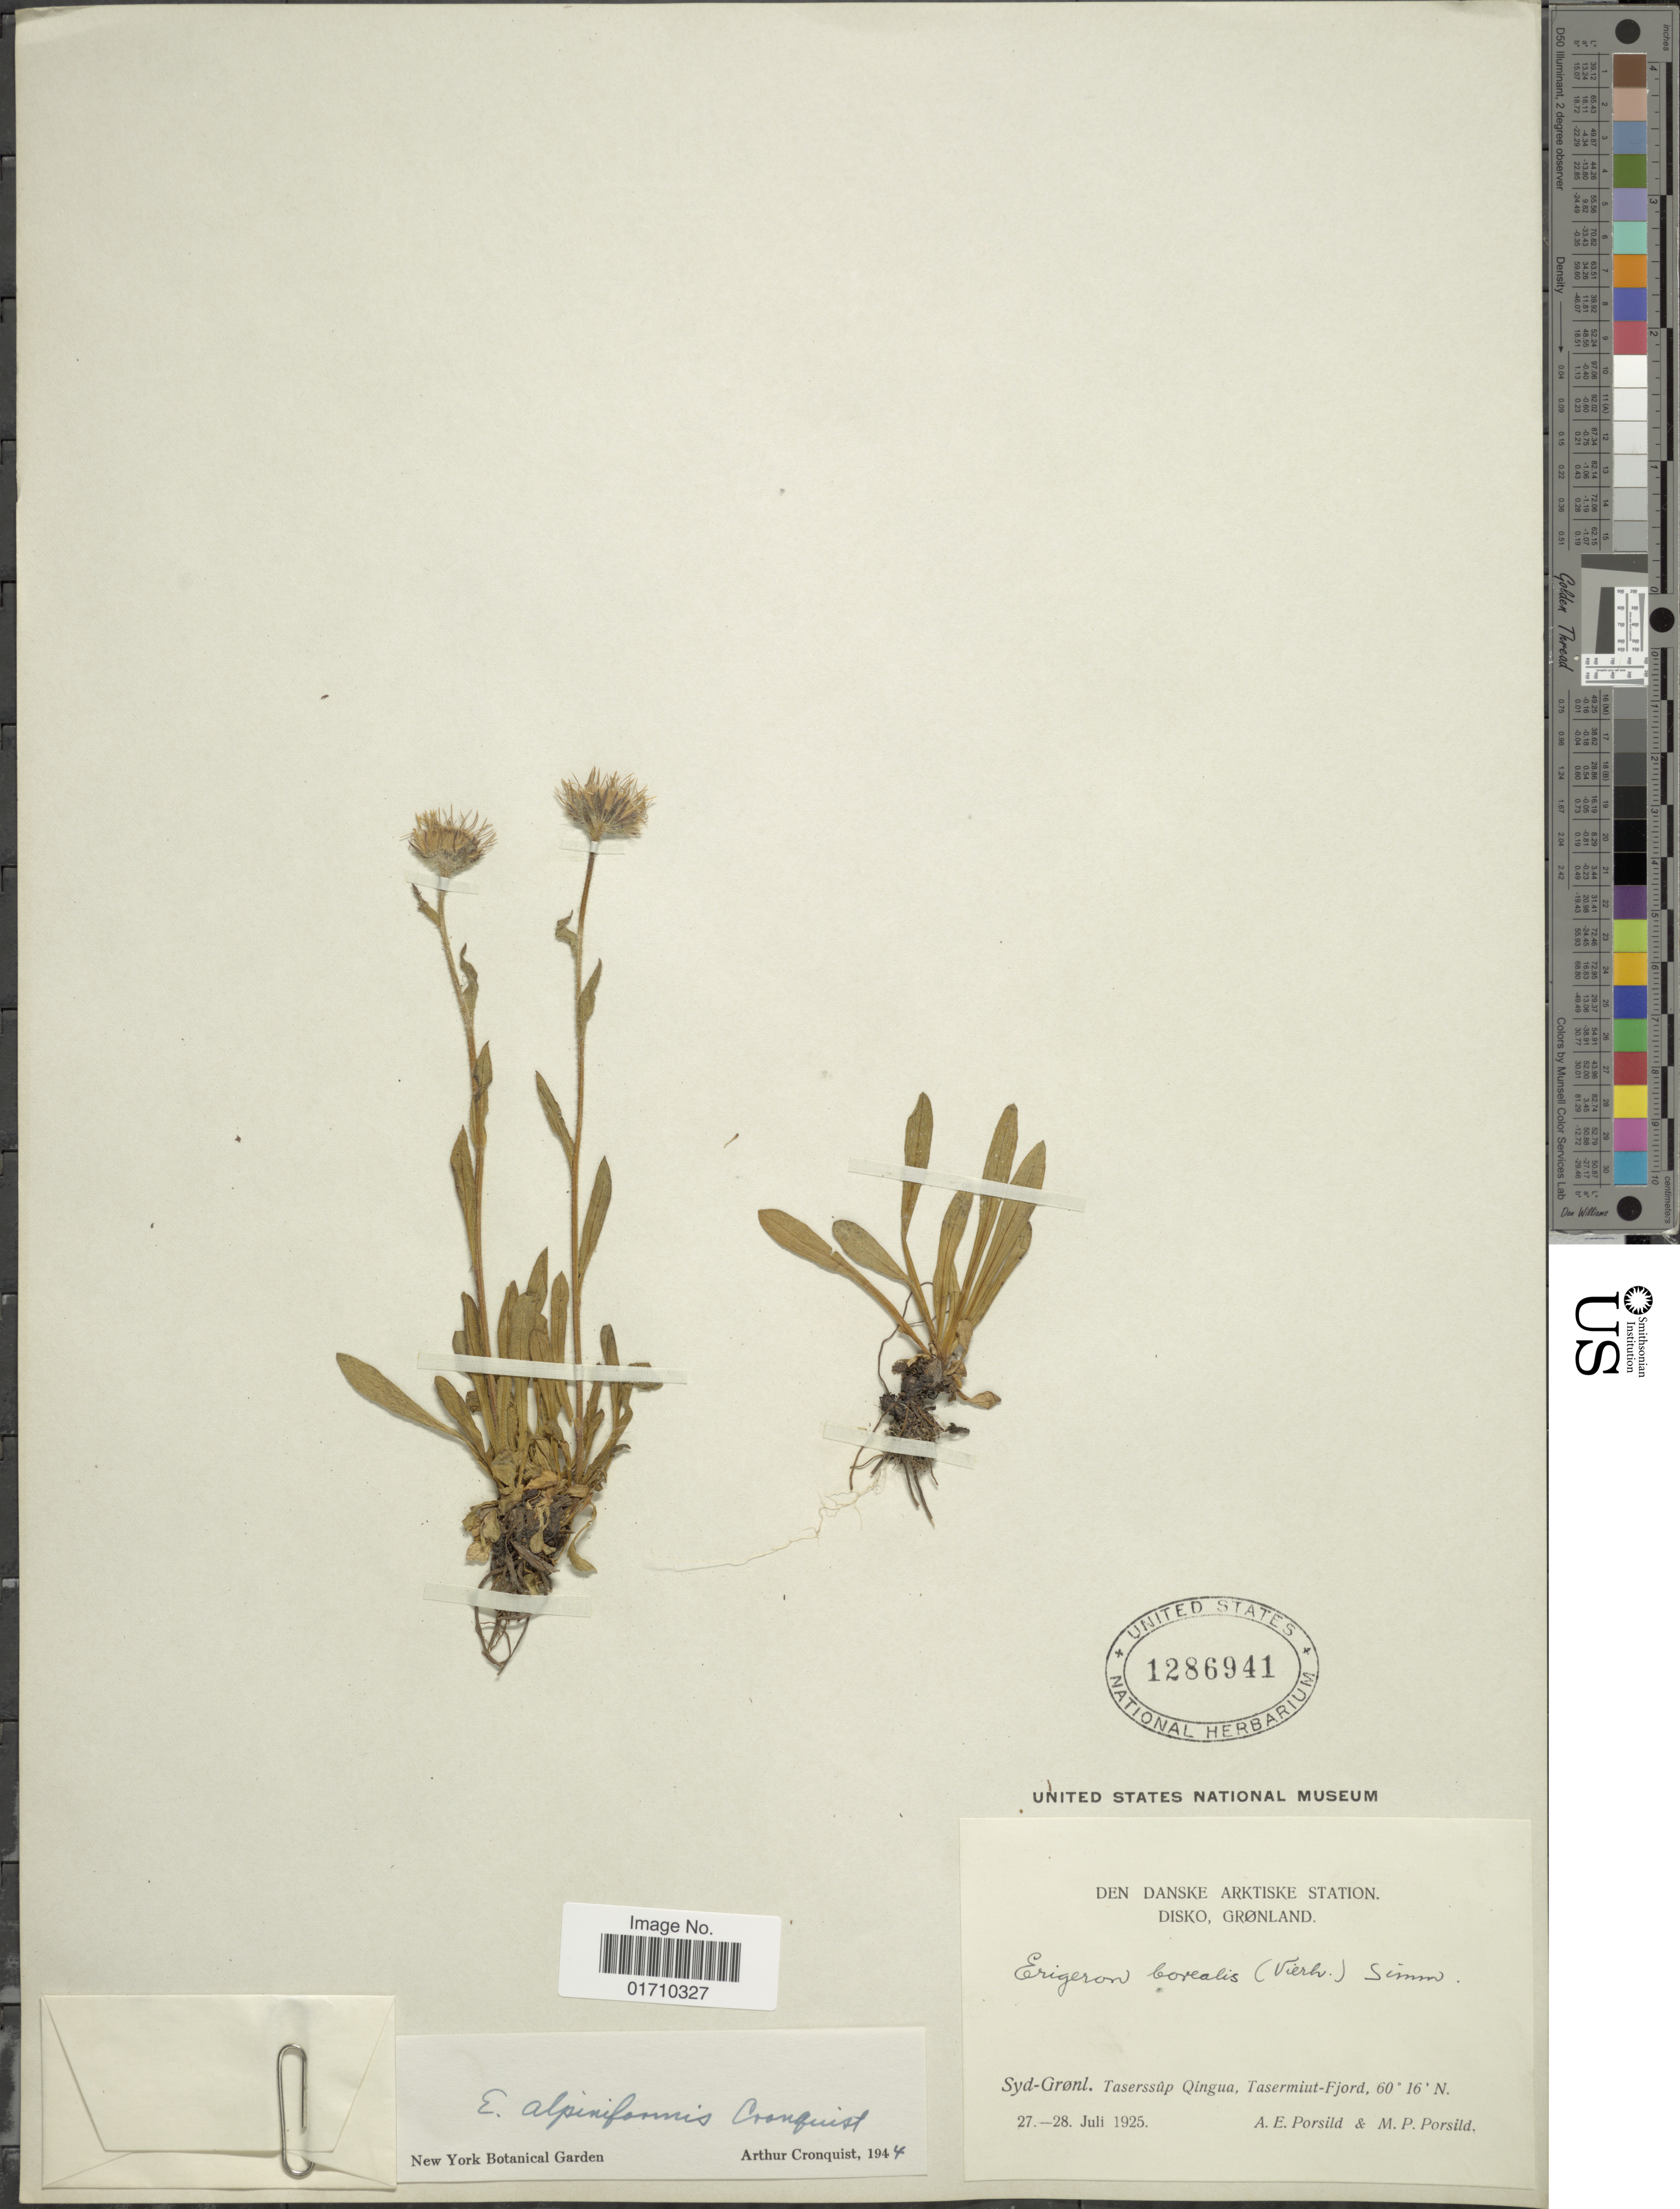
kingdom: Plantae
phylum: Tracheophyta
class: Magnoliopsida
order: Asterales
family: Asteraceae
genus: Erigeron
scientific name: Erigeron alpiniformis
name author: Cronq.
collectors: A. E. Porsild & M. P. Porsild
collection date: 1925-07-27/1925-07-28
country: Greenland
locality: Den Danske Arktiske Station, Disko, Syd-Grønl. Taserssûp Qingua, Tasermiut-Fjord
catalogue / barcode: US 1286941